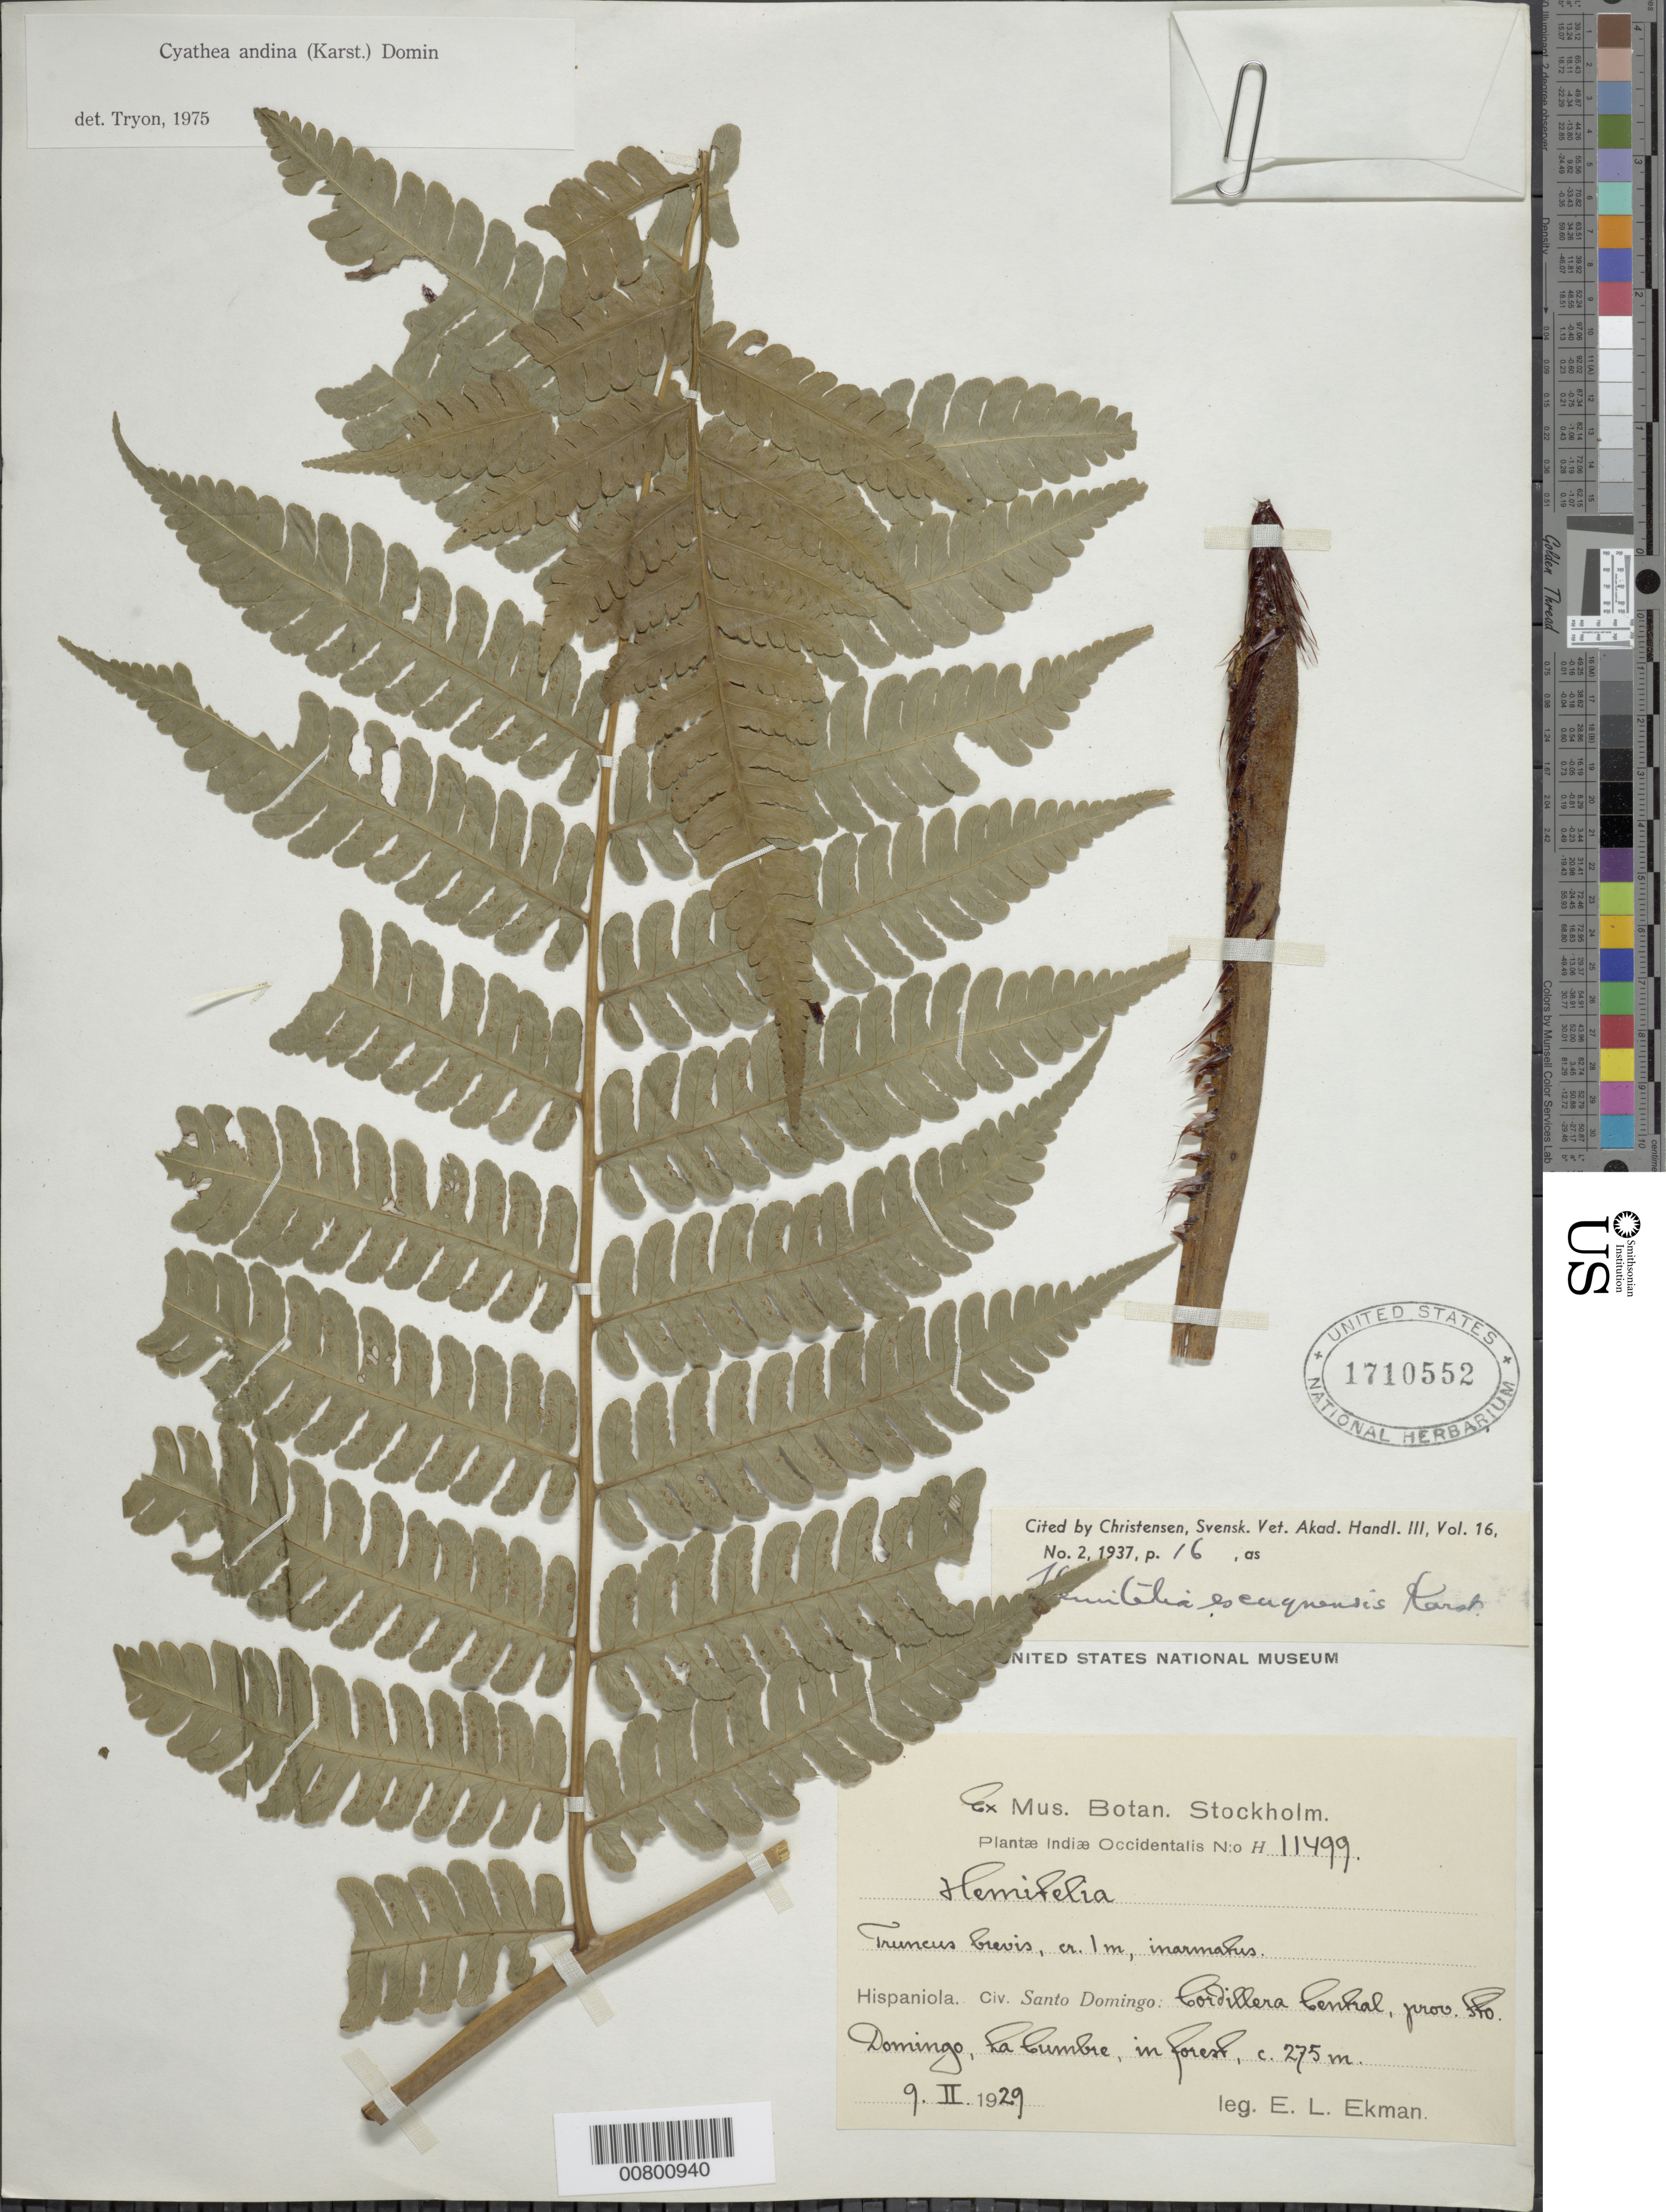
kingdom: Plantae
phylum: Tracheophyta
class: Polypodiopsida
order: Cyatheales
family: Cyatheaceae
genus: Cyathea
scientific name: Cyathea andina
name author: Domin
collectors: E. L. Ekman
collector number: H 11499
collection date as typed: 09 Feb 1929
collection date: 1929-02-09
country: Dominican Republic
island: Hispaniola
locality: Prov. Santo Domingo, Cordillera Central, La Cumbre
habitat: Forest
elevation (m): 275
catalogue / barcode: US 1710552